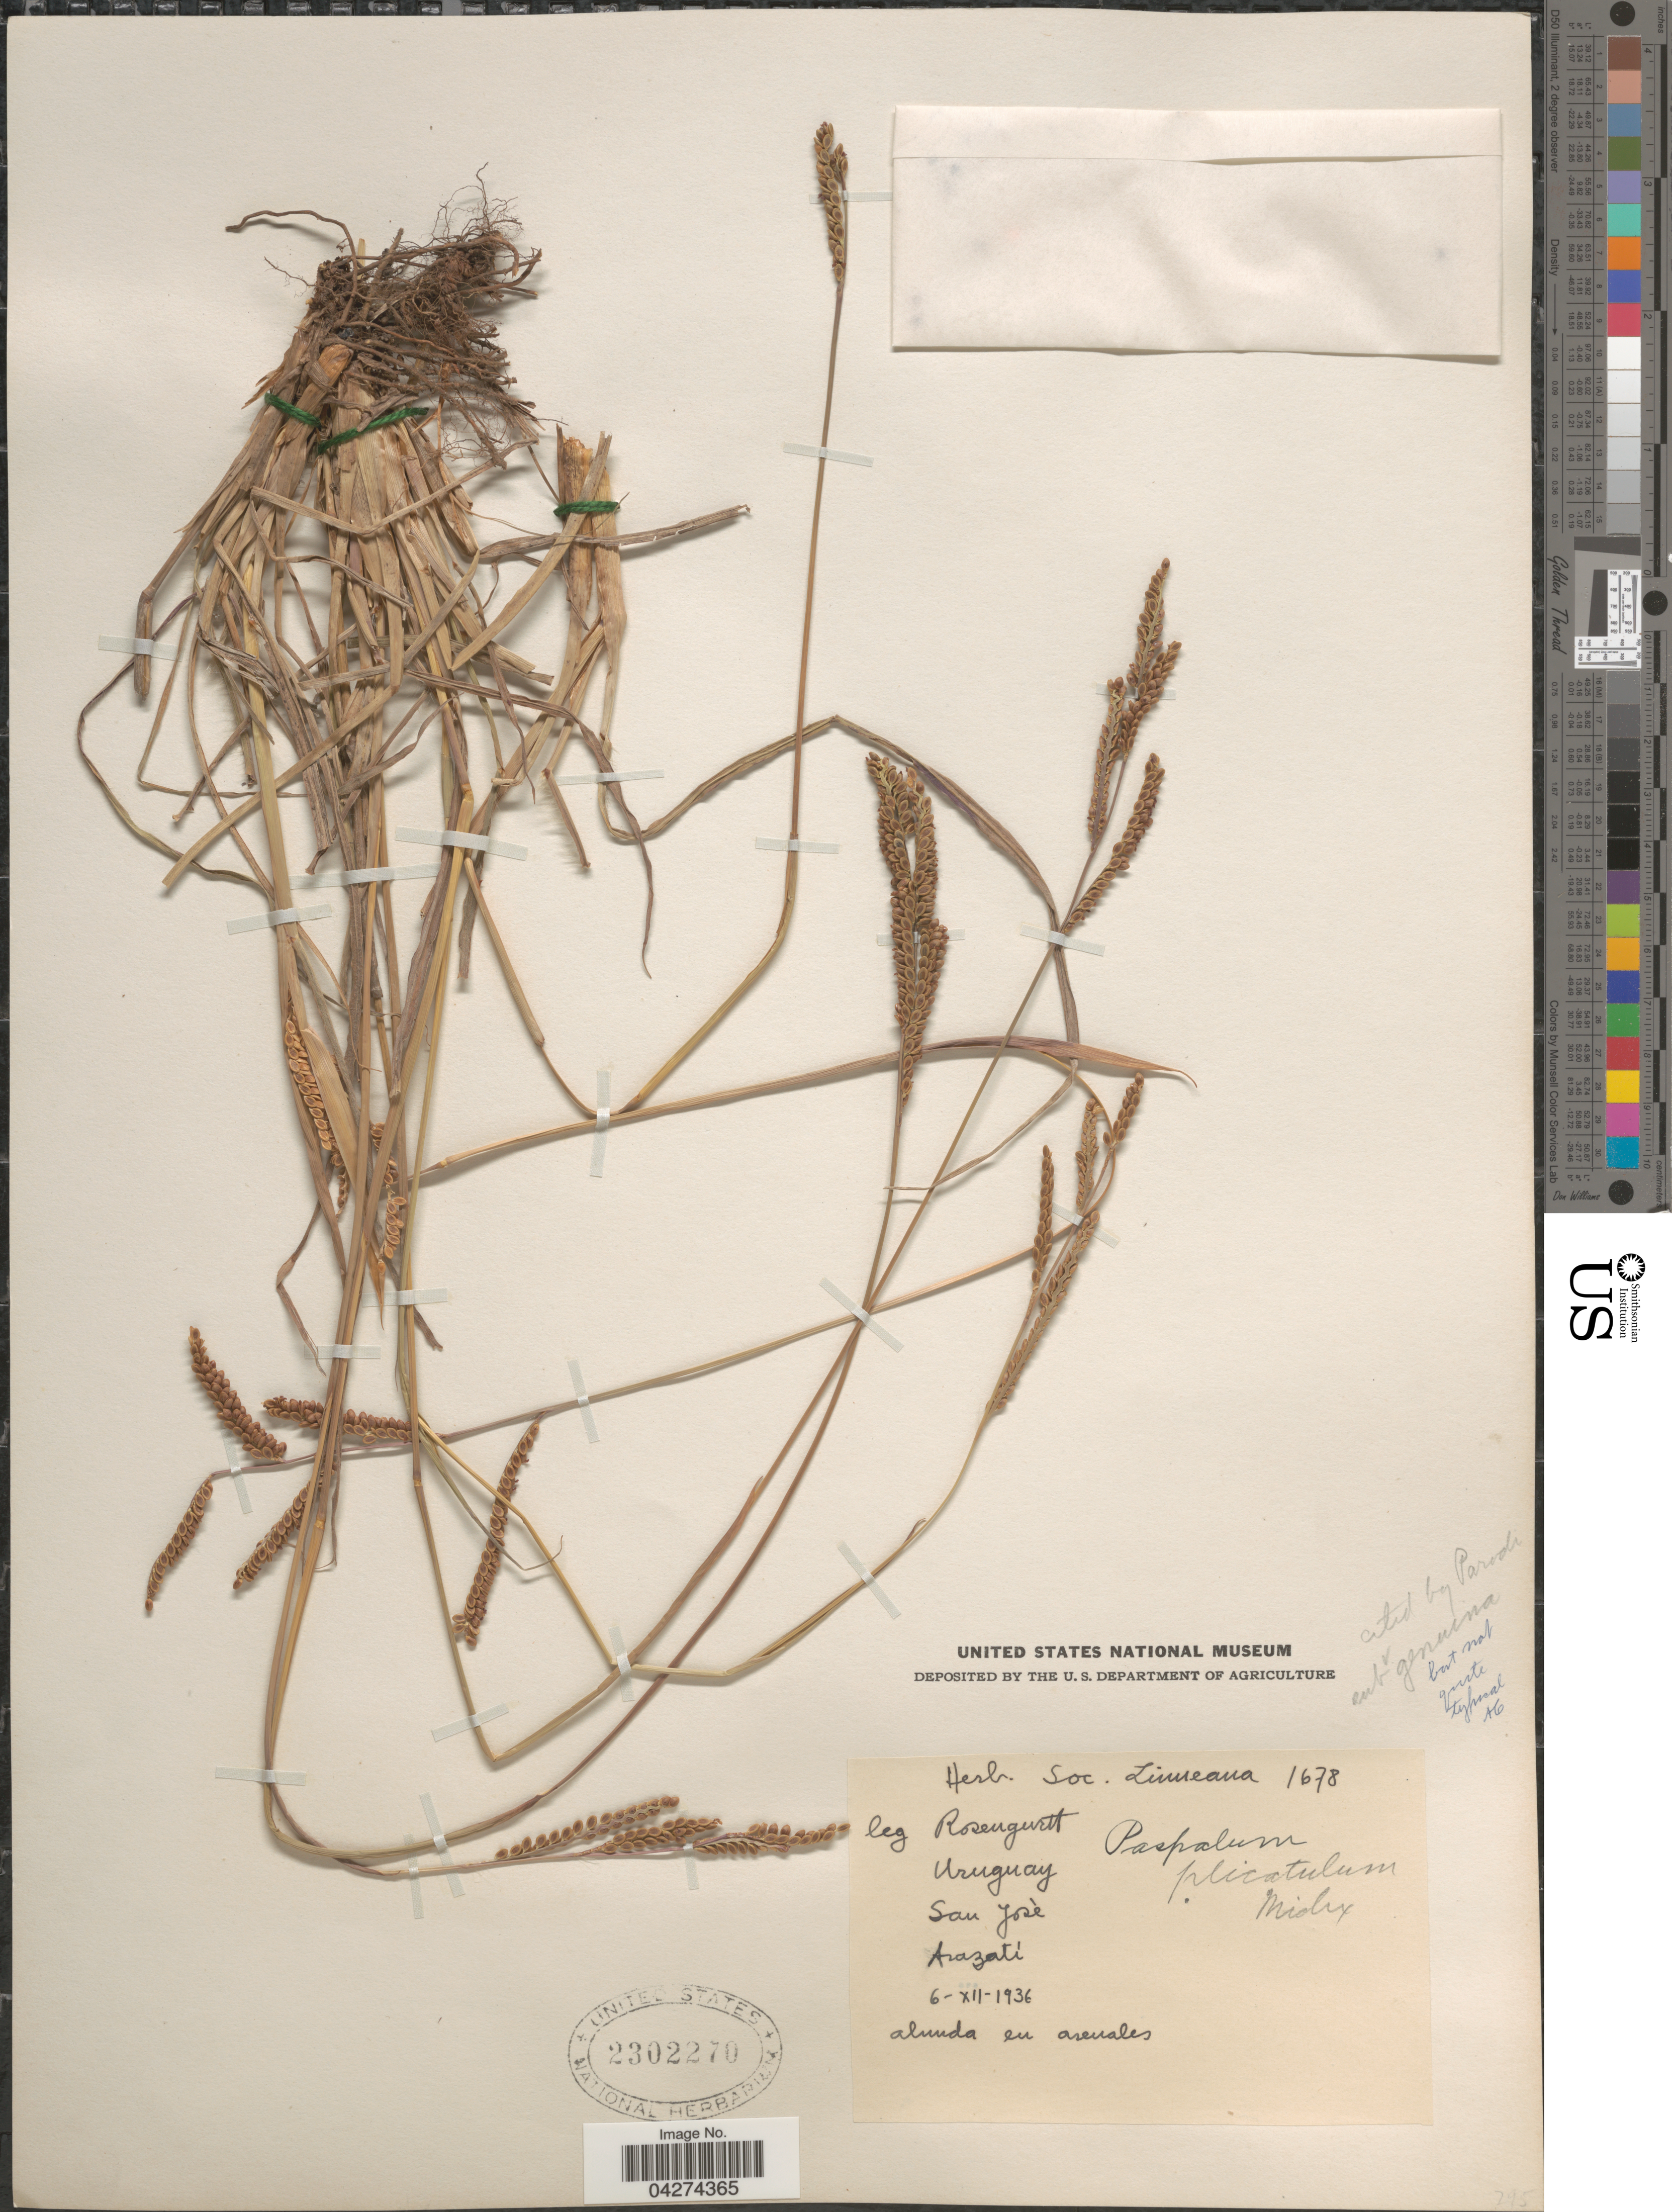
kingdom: Plantae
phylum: Tracheophyta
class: Liliopsida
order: Poales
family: Poaceae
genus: Paspalum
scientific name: Paspalum plicatulum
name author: Michx.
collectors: Rosengurtt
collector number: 1678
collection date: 1936-12-06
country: Uruguay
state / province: San Jose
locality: Arazatí.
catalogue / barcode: US 2302270